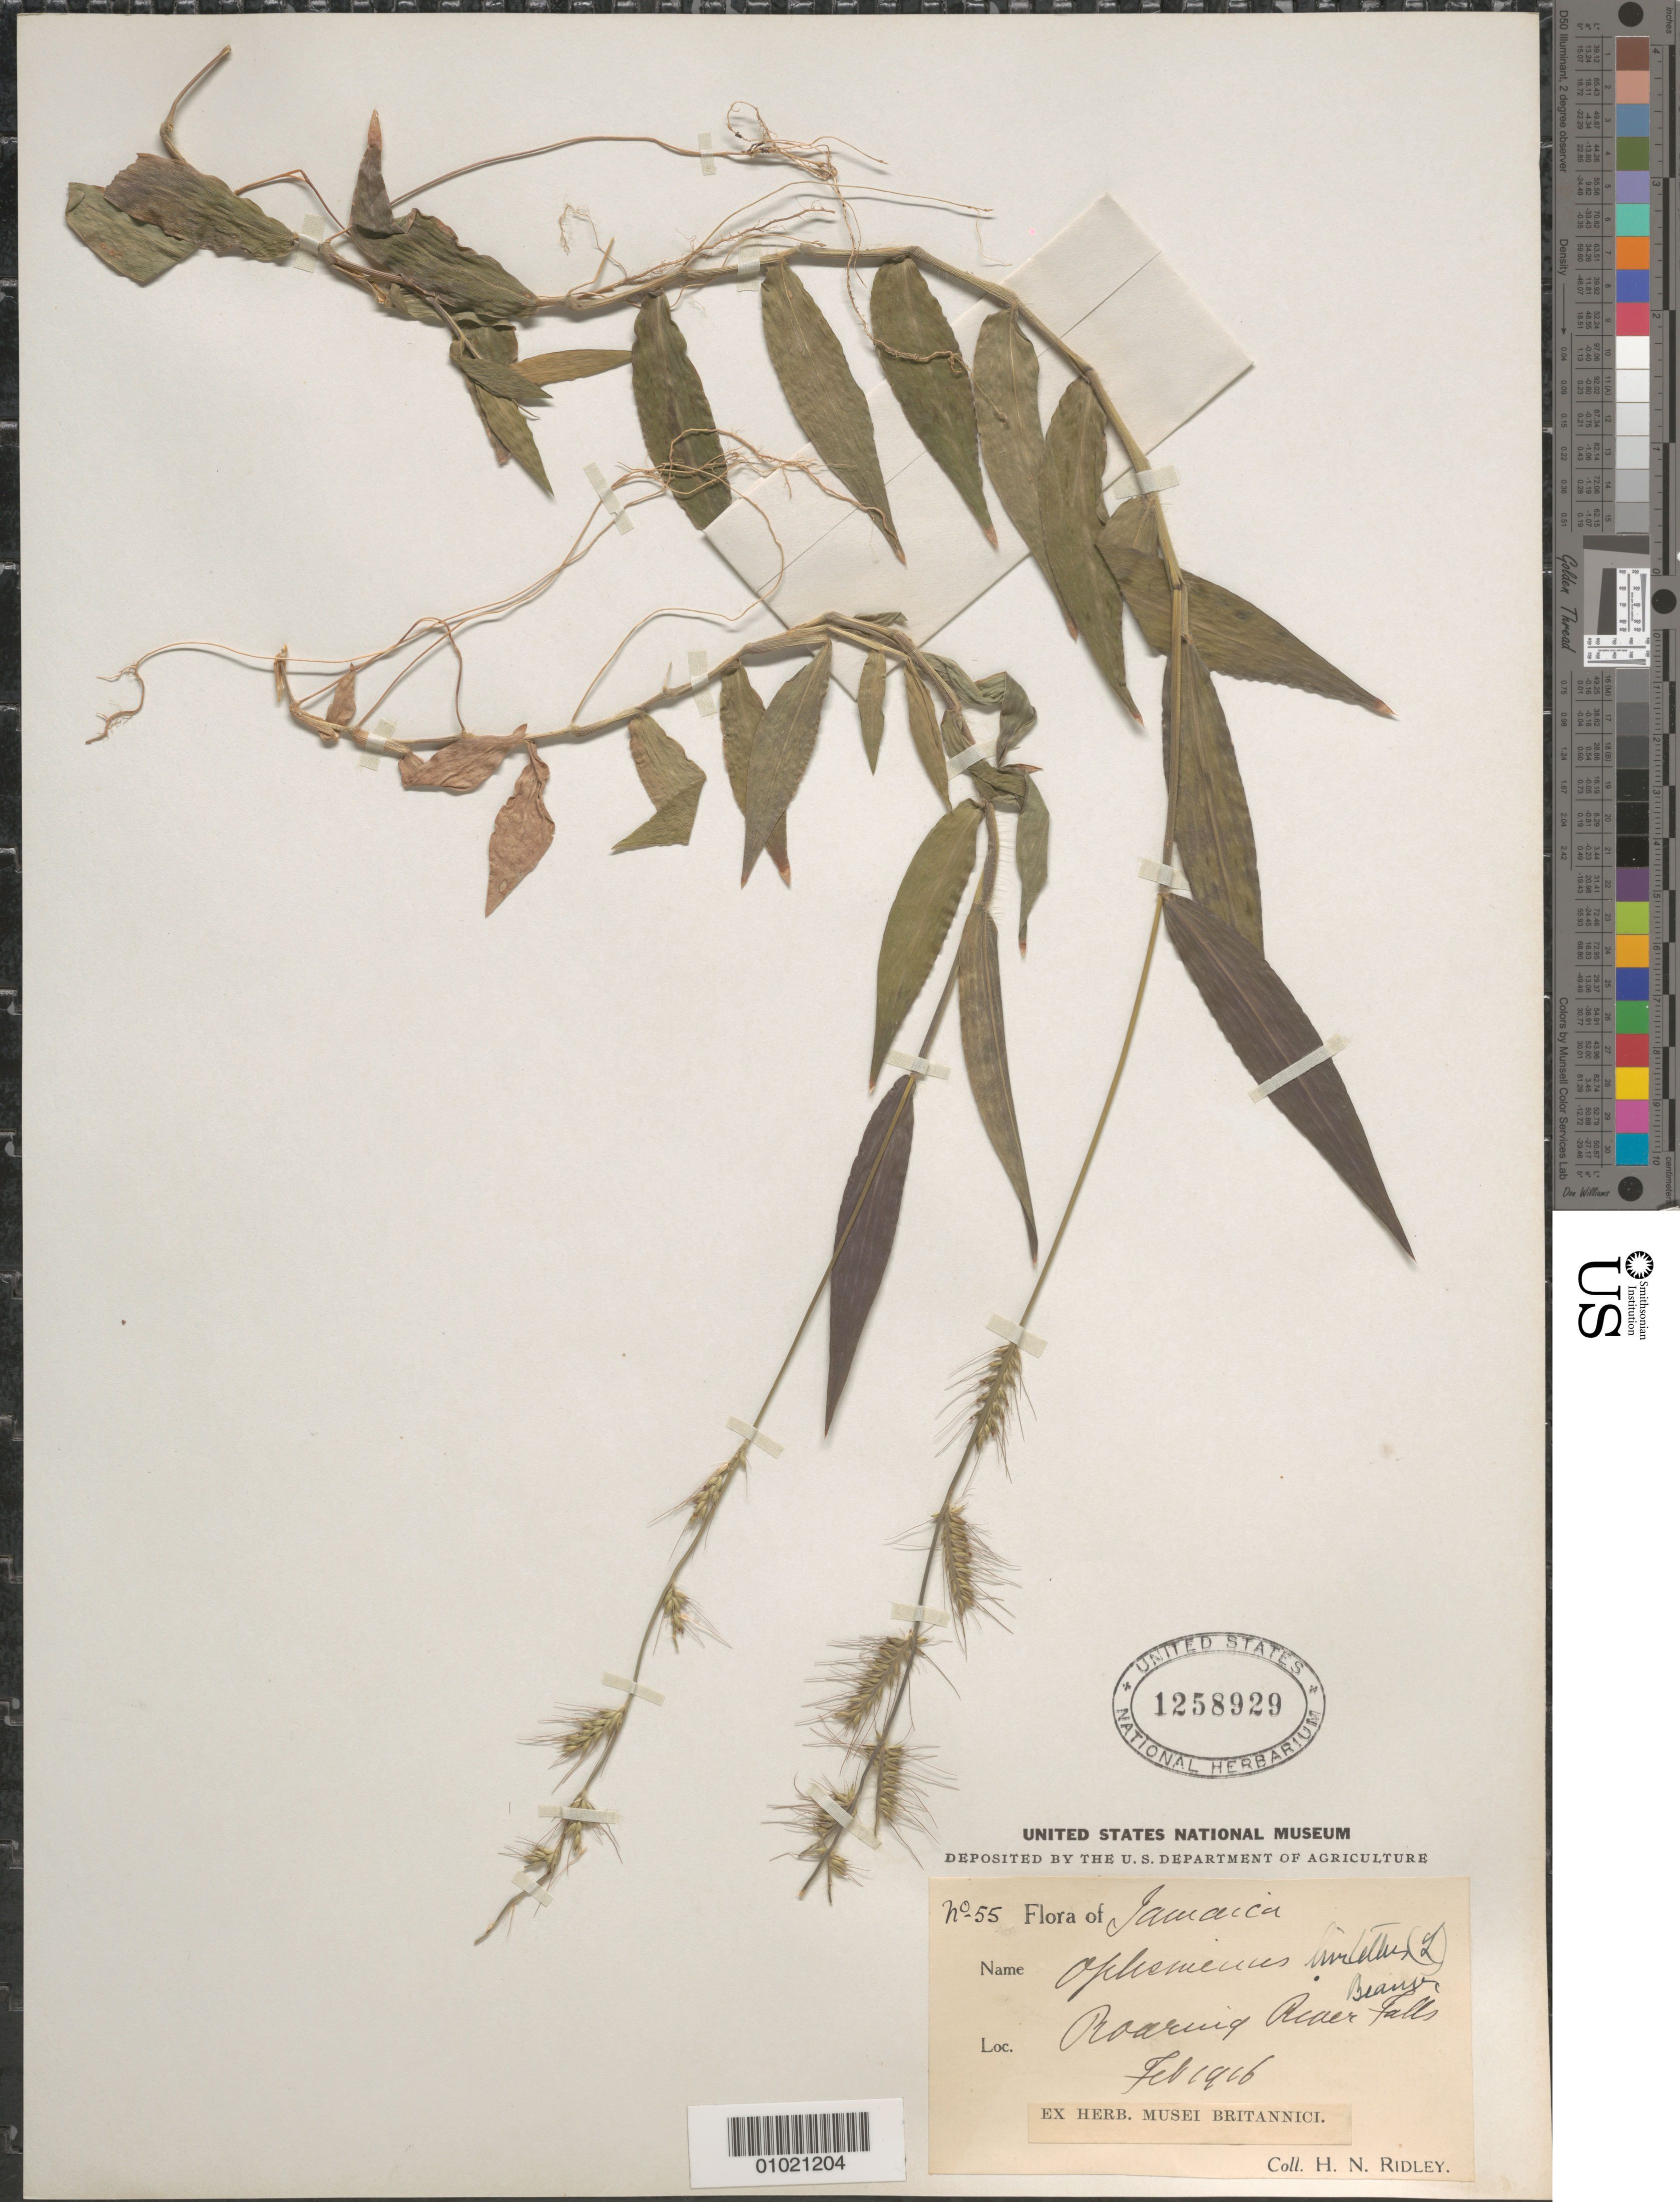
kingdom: Plantae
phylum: Tracheophyta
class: Liliopsida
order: Poales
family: Poaceae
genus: Oplismenus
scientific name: Oplismenus hirtellus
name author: (L.) P. Beauv.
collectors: H. N. Ridley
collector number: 55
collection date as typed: Feb 1916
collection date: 1916-02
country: Jamaica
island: Jamaica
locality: Boarwig [sp?] River Falls.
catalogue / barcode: US 1258929